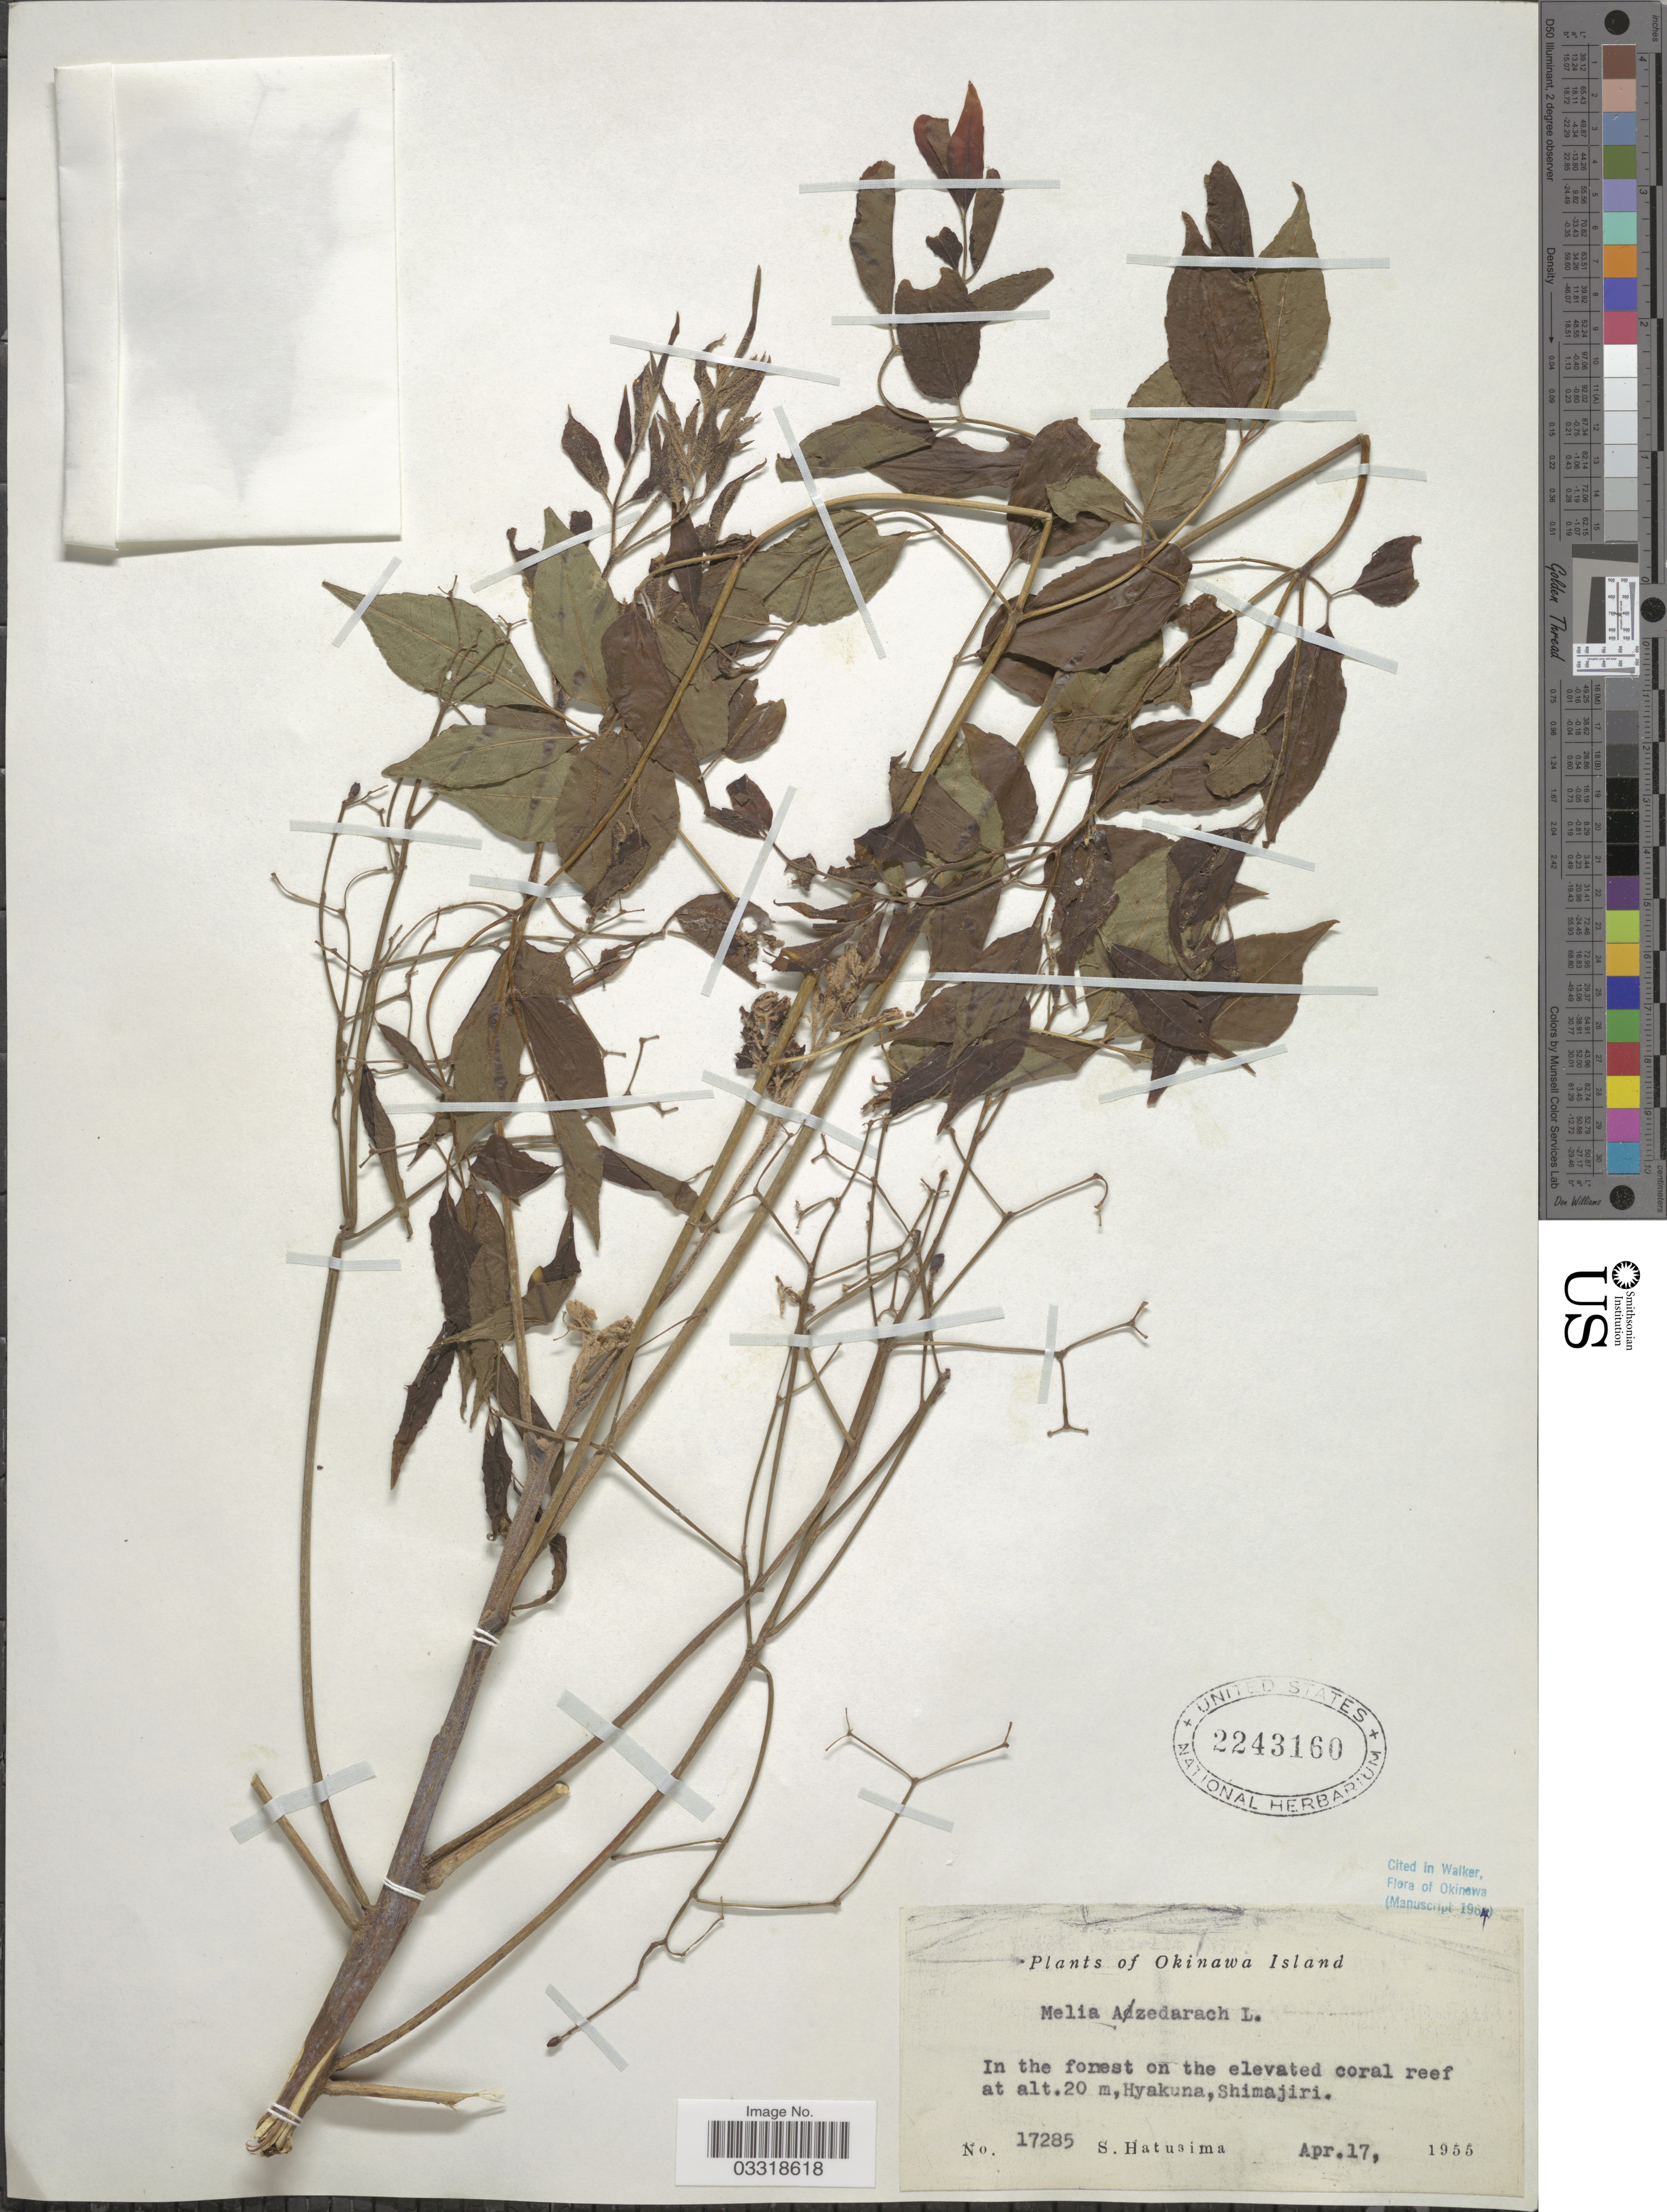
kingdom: Plantae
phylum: Tracheophyta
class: Magnoliopsida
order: Sapindales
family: Meliaceae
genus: Melia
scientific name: Melia azedarach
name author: L.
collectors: S. Hatusima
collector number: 17285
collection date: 1955-04-17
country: Japan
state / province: Okinawa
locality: Okinawa Island. Hyakuna, Shimajiri.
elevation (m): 20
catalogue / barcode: US 2243160